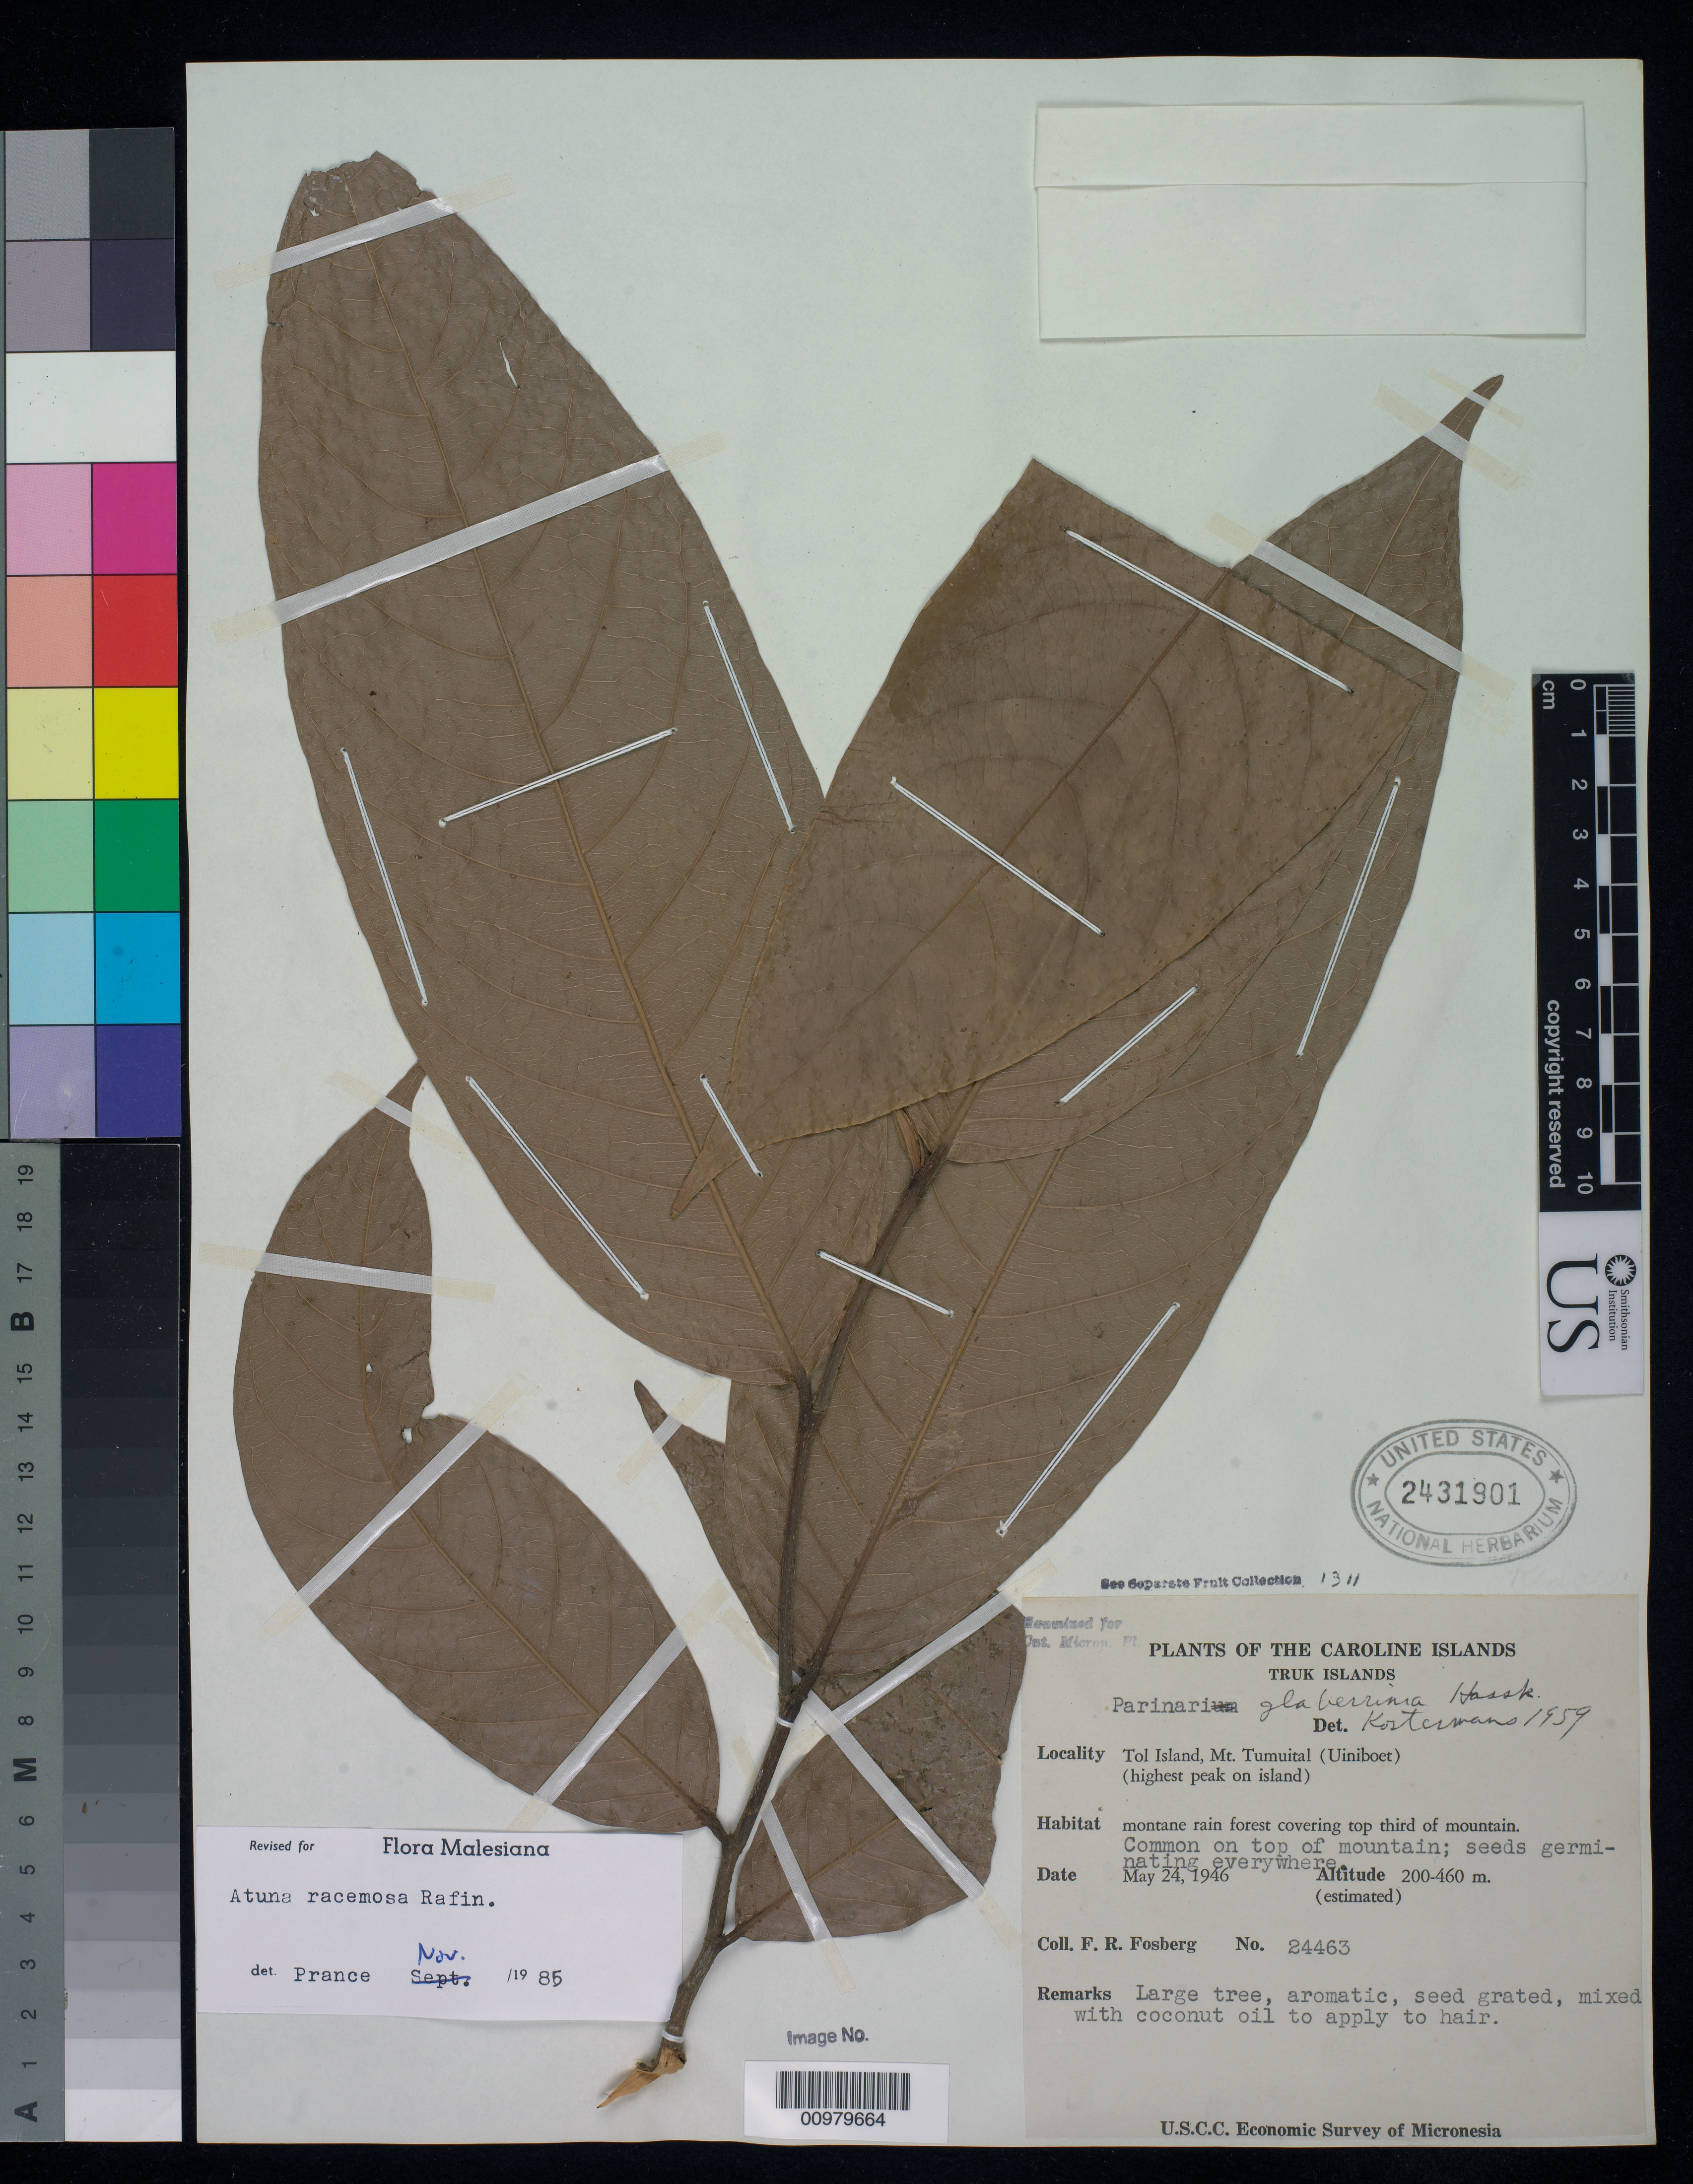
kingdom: Plantae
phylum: Tracheophyta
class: Magnoliopsida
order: Malpighiales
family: Chrysobalanaceae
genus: Atuna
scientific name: Atuna racemosa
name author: Raf.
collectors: F. R. Fosberg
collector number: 24463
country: Micronesia, Federated States of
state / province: Truk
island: Tol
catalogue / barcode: US 2431901